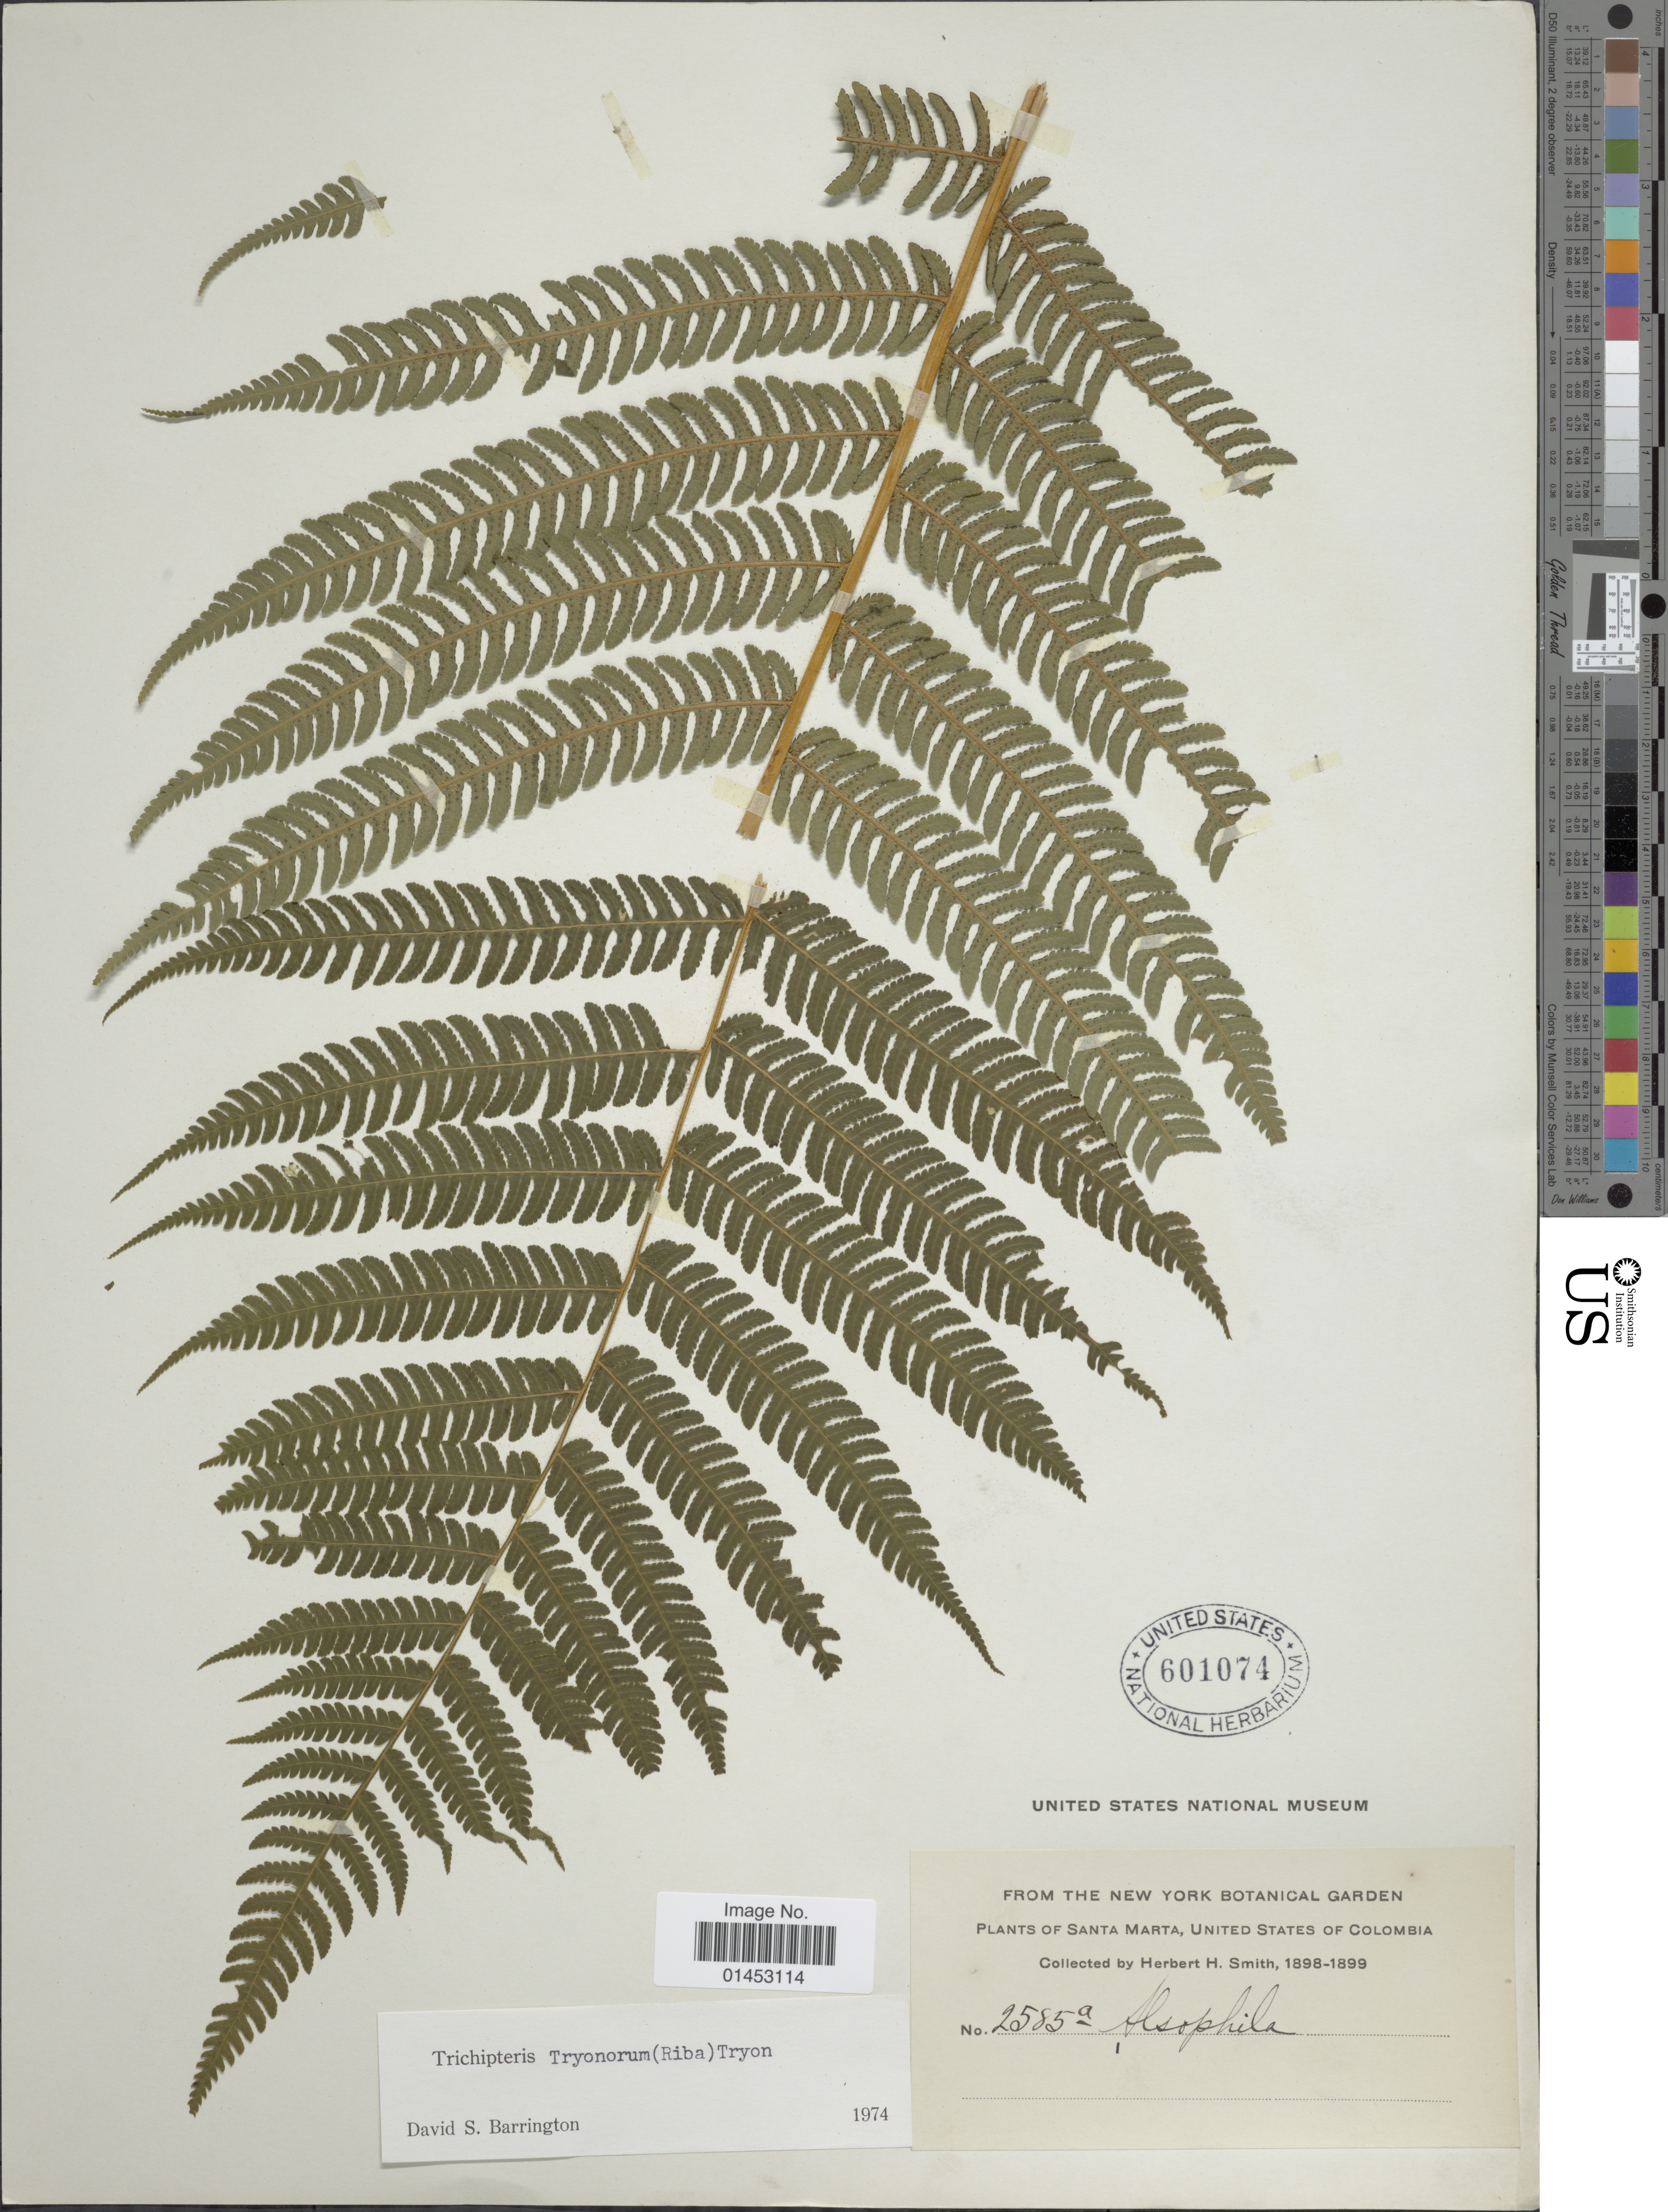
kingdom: Plantae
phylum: Tracheophyta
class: Polypodiopsida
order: Cyatheales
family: Cyatheaceae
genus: Cyathea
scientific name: Cyathea tryonorum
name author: (Riba) Lellinger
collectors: Herbert H. Smith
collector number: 2585a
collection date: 1898/1899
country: Colombia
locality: Santa Marta, United States of Colombia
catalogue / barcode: US 601074